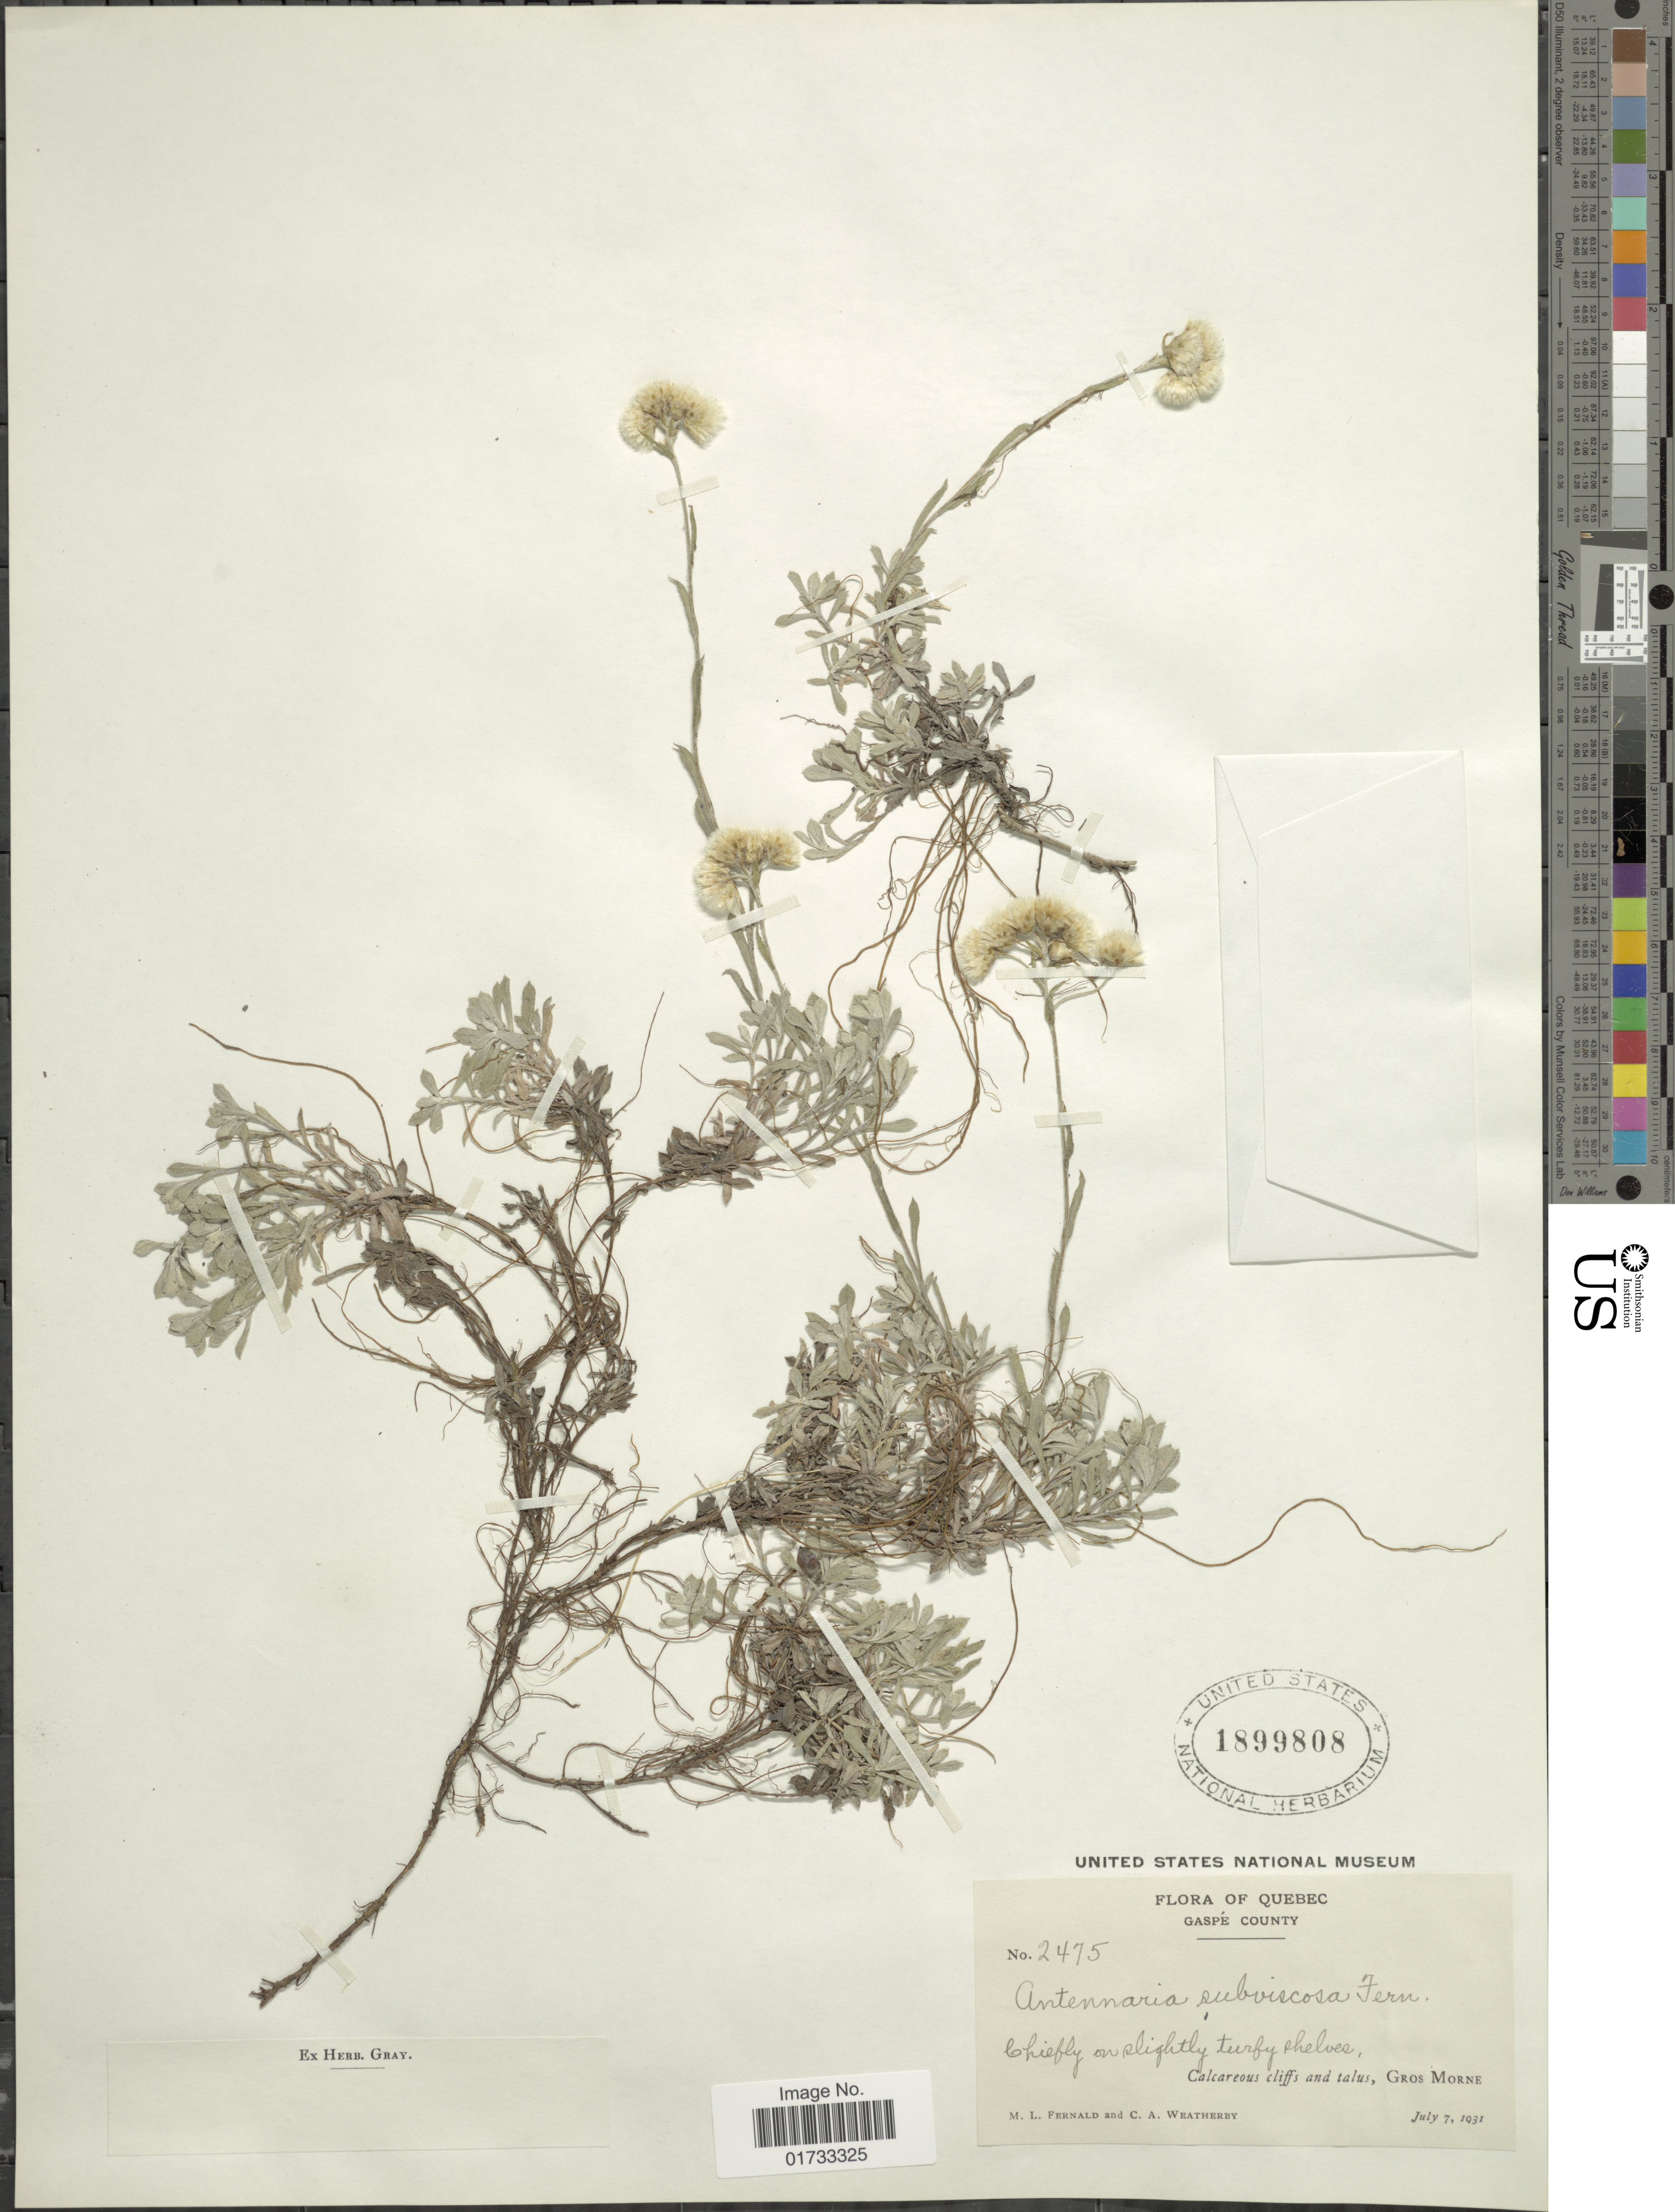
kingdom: Plantae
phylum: Tracheophyta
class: Magnoliopsida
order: Asterales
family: Asteraceae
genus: Antennaria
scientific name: Antennaria subviscosa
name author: Fernald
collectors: M. L. Fernald & C. A. Weatherby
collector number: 2475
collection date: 1931-07-07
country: Canada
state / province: Quebec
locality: Gaspé County, chiefly on slightlty turfy shelves, Calcareous cliffs and talus, Gros Morne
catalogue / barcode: US 1899808